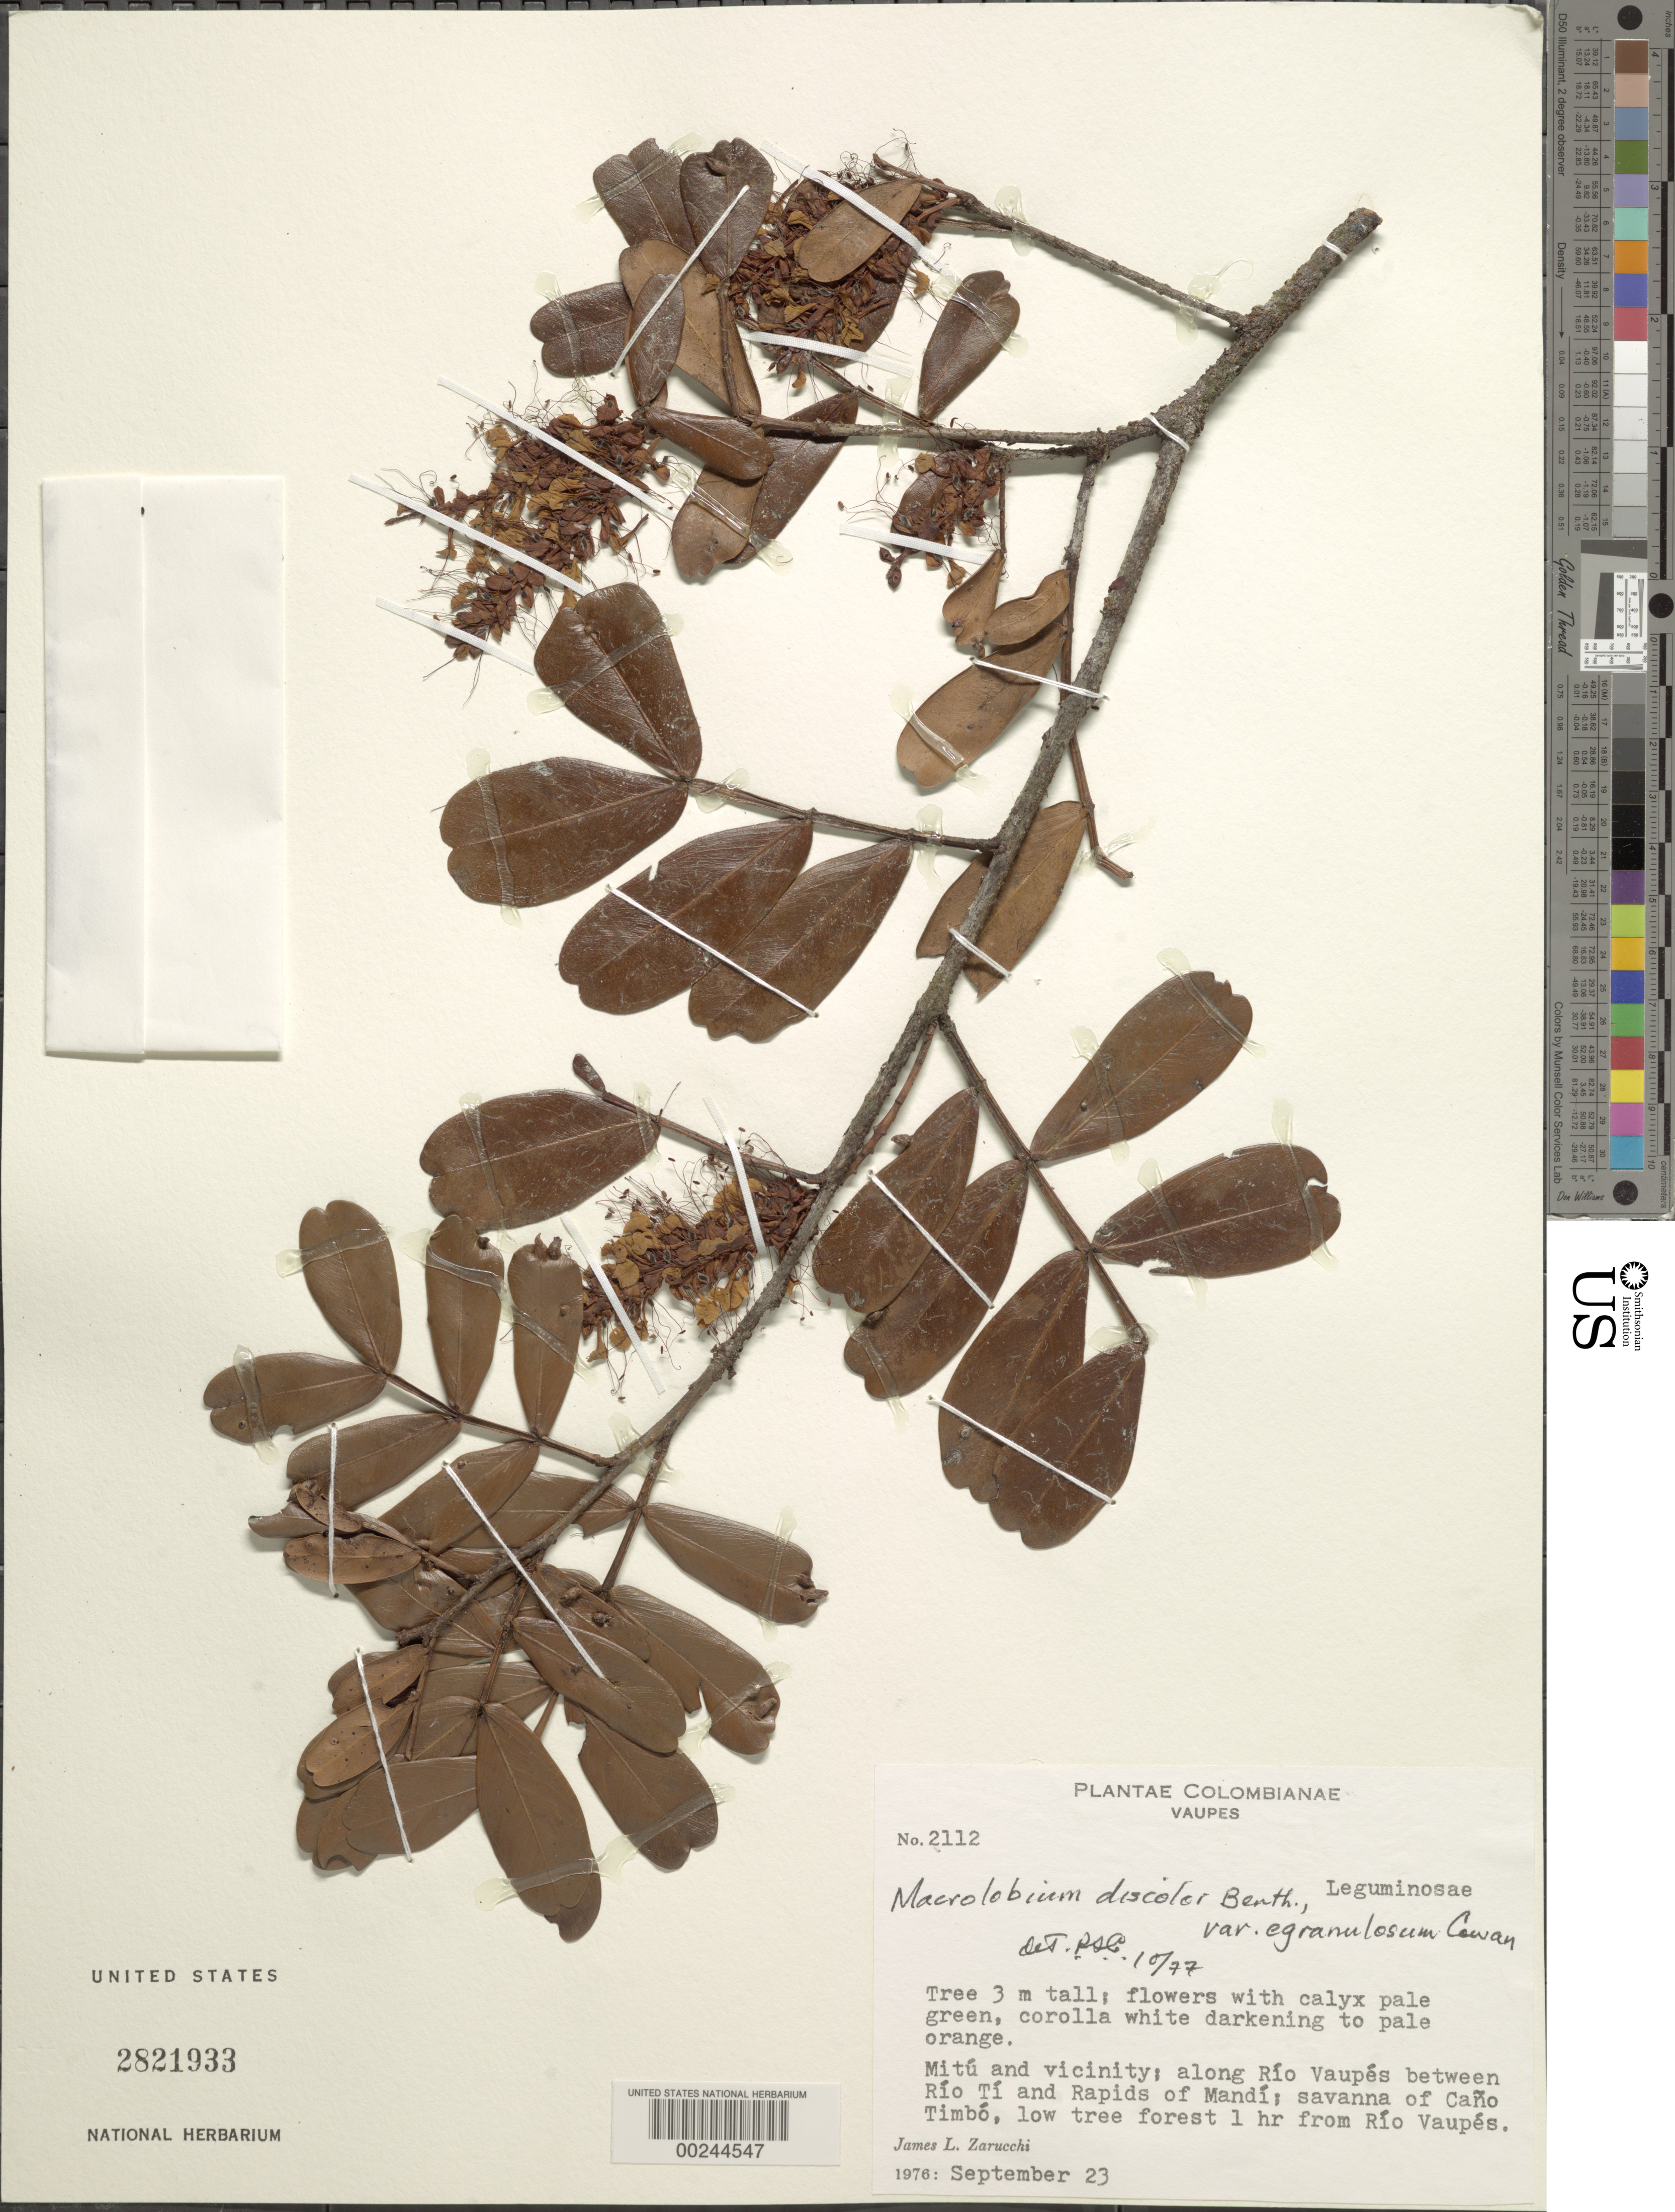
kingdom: Plantae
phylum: Tracheophyta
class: Magnoliopsida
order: Fabales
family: Fabaceae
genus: Macrolobium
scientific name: Macrolobium microcalyx var. allenii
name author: R.S. Cowan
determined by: Trujillo, A. M.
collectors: J. L. Zarucchi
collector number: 2112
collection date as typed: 23 Sep 1976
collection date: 1976-09-23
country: Colombia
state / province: Vaupés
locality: Mitu + vicinity; along Rio Vaupes between Rio Ti + rapids of Mandi; savanna of Caño Timbo, low tree forest 1 hr from Rio Vaupes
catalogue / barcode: US 2821933